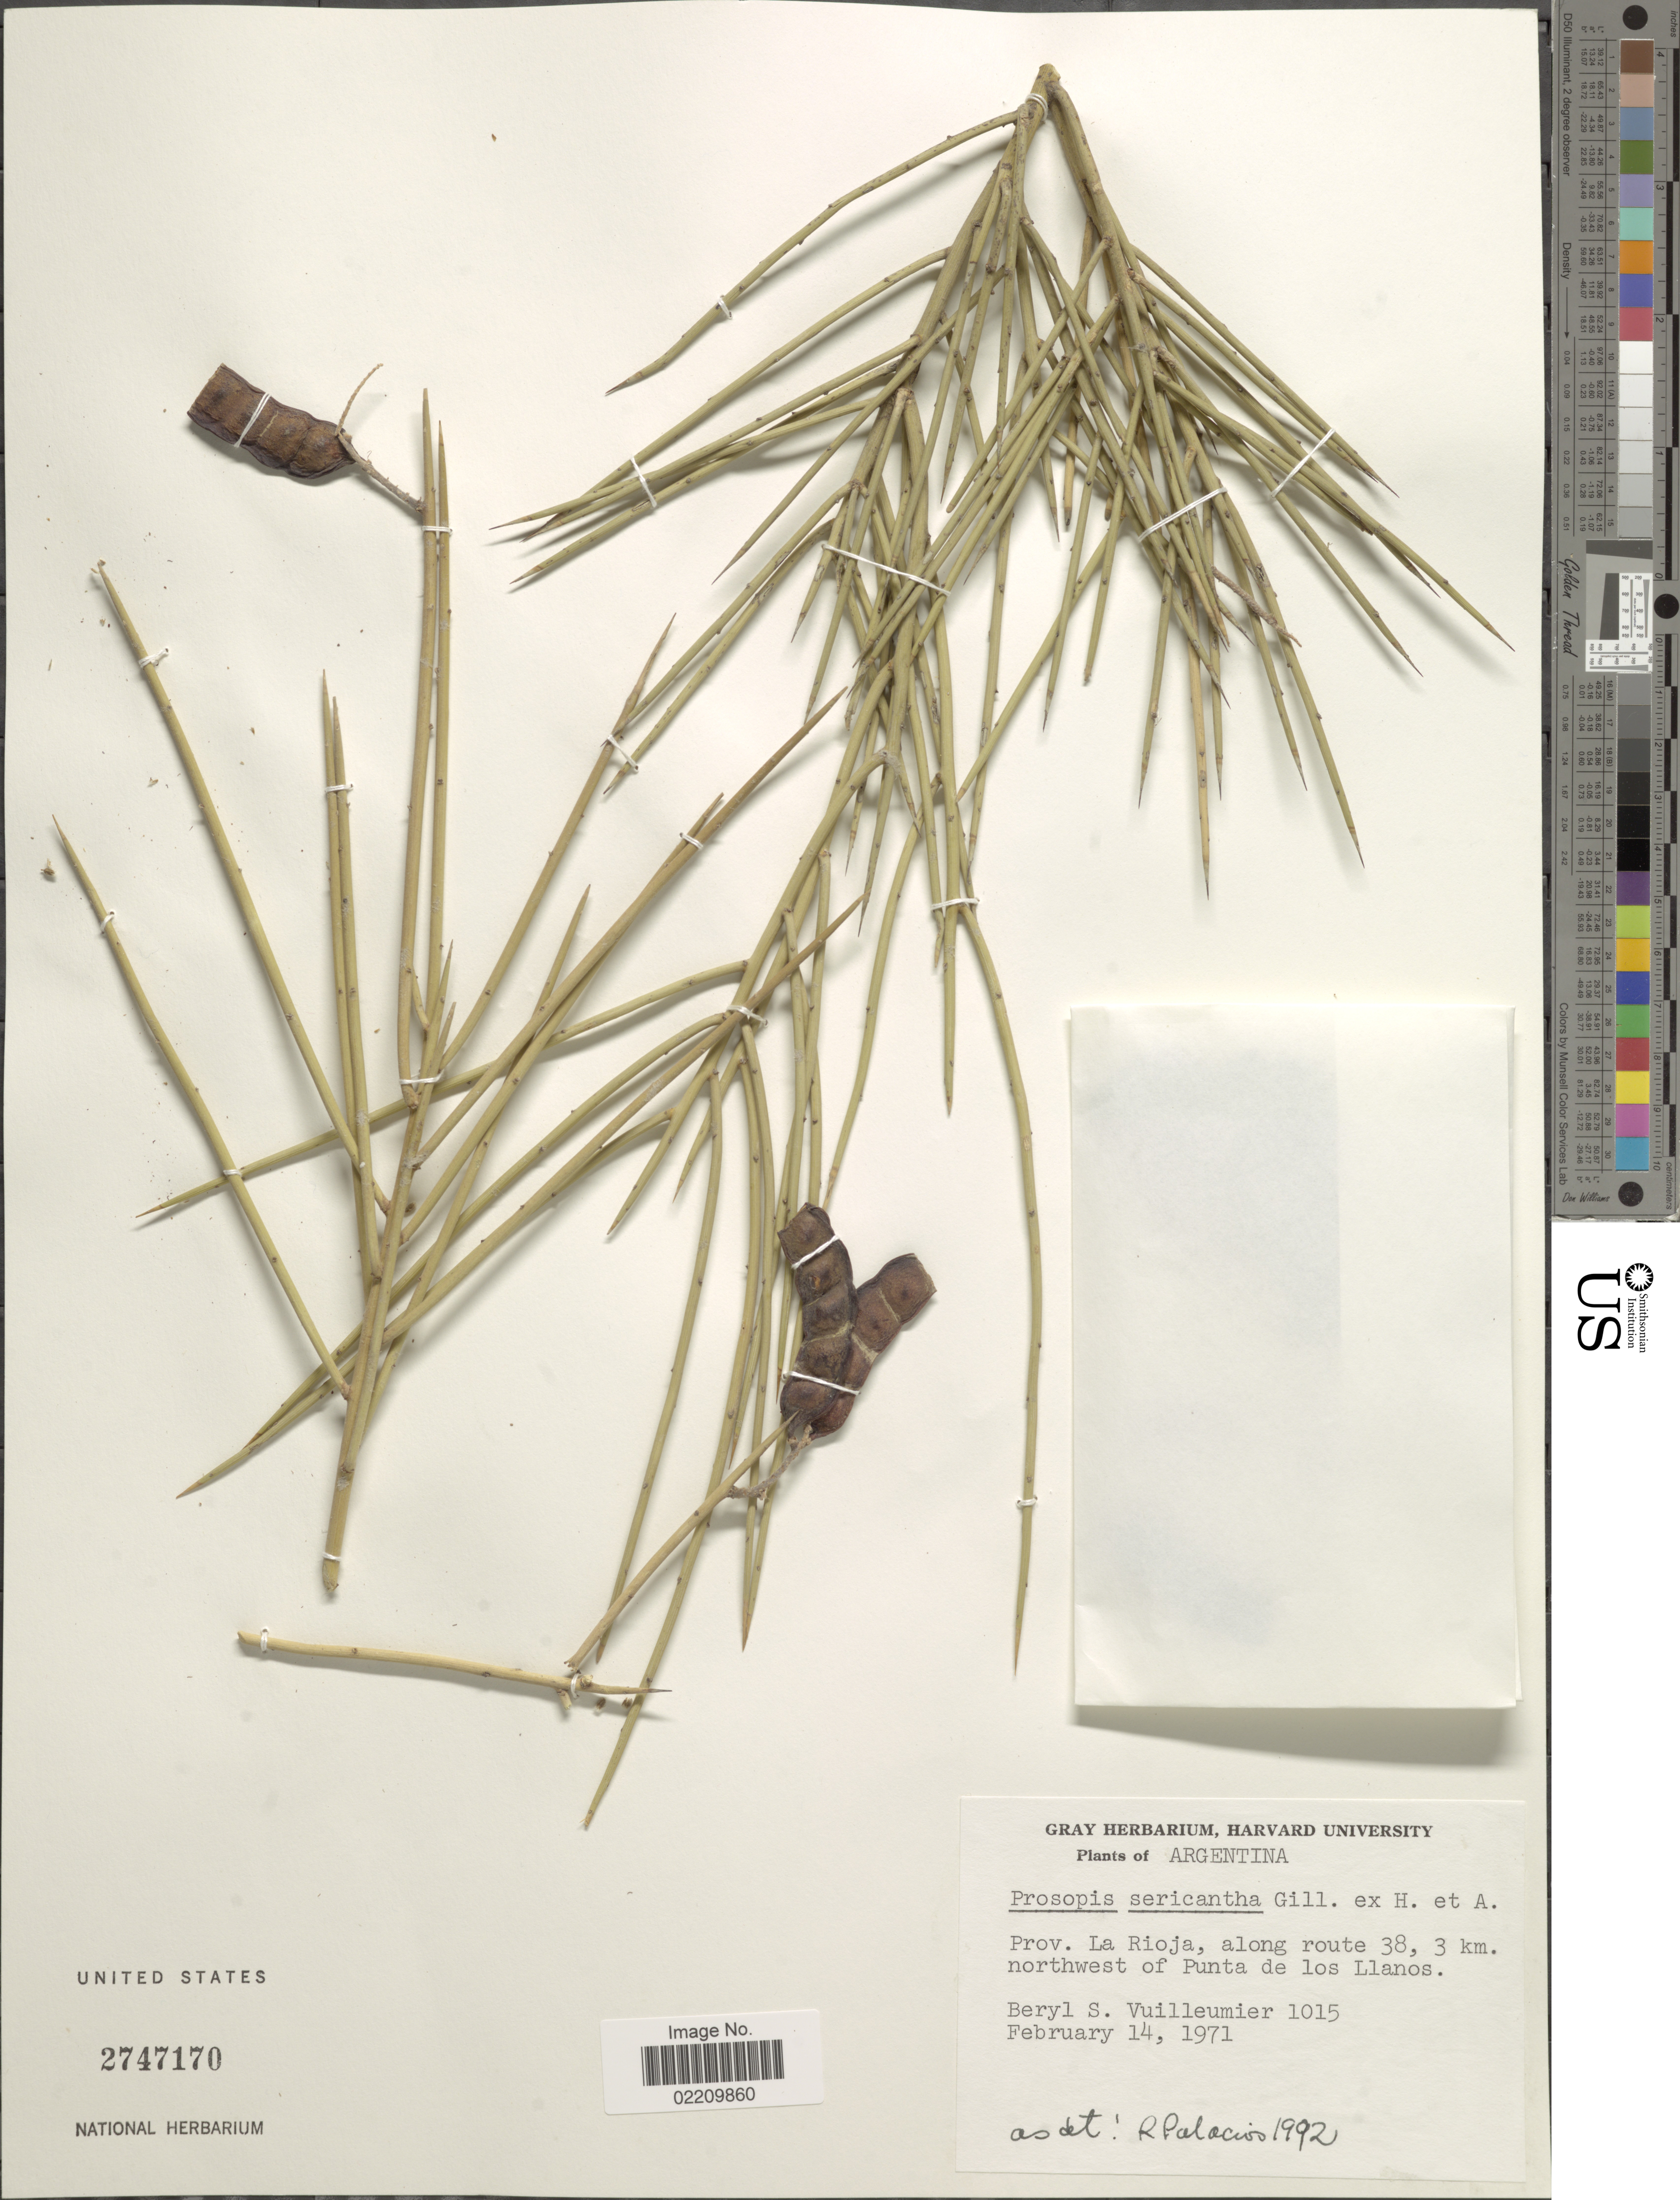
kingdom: Plantae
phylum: Tracheophyta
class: Magnoliopsida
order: Fabales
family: Fabaceae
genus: Neltuma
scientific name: Neltuma sericantha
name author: (Gillies ex Hook.) C. E. Hughes & G.P. Lewis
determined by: Strong, Mark T., (BOT), Smithsonian Institution - National Museum of Natural History (UNITED STATES)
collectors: B. Vuilleumier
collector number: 1015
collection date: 1971-02-14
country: Argentina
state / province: La Rioja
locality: Prov. La Rioja, along route 38, 3 km. northwest of Punta de los Llanos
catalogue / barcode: US 2747170